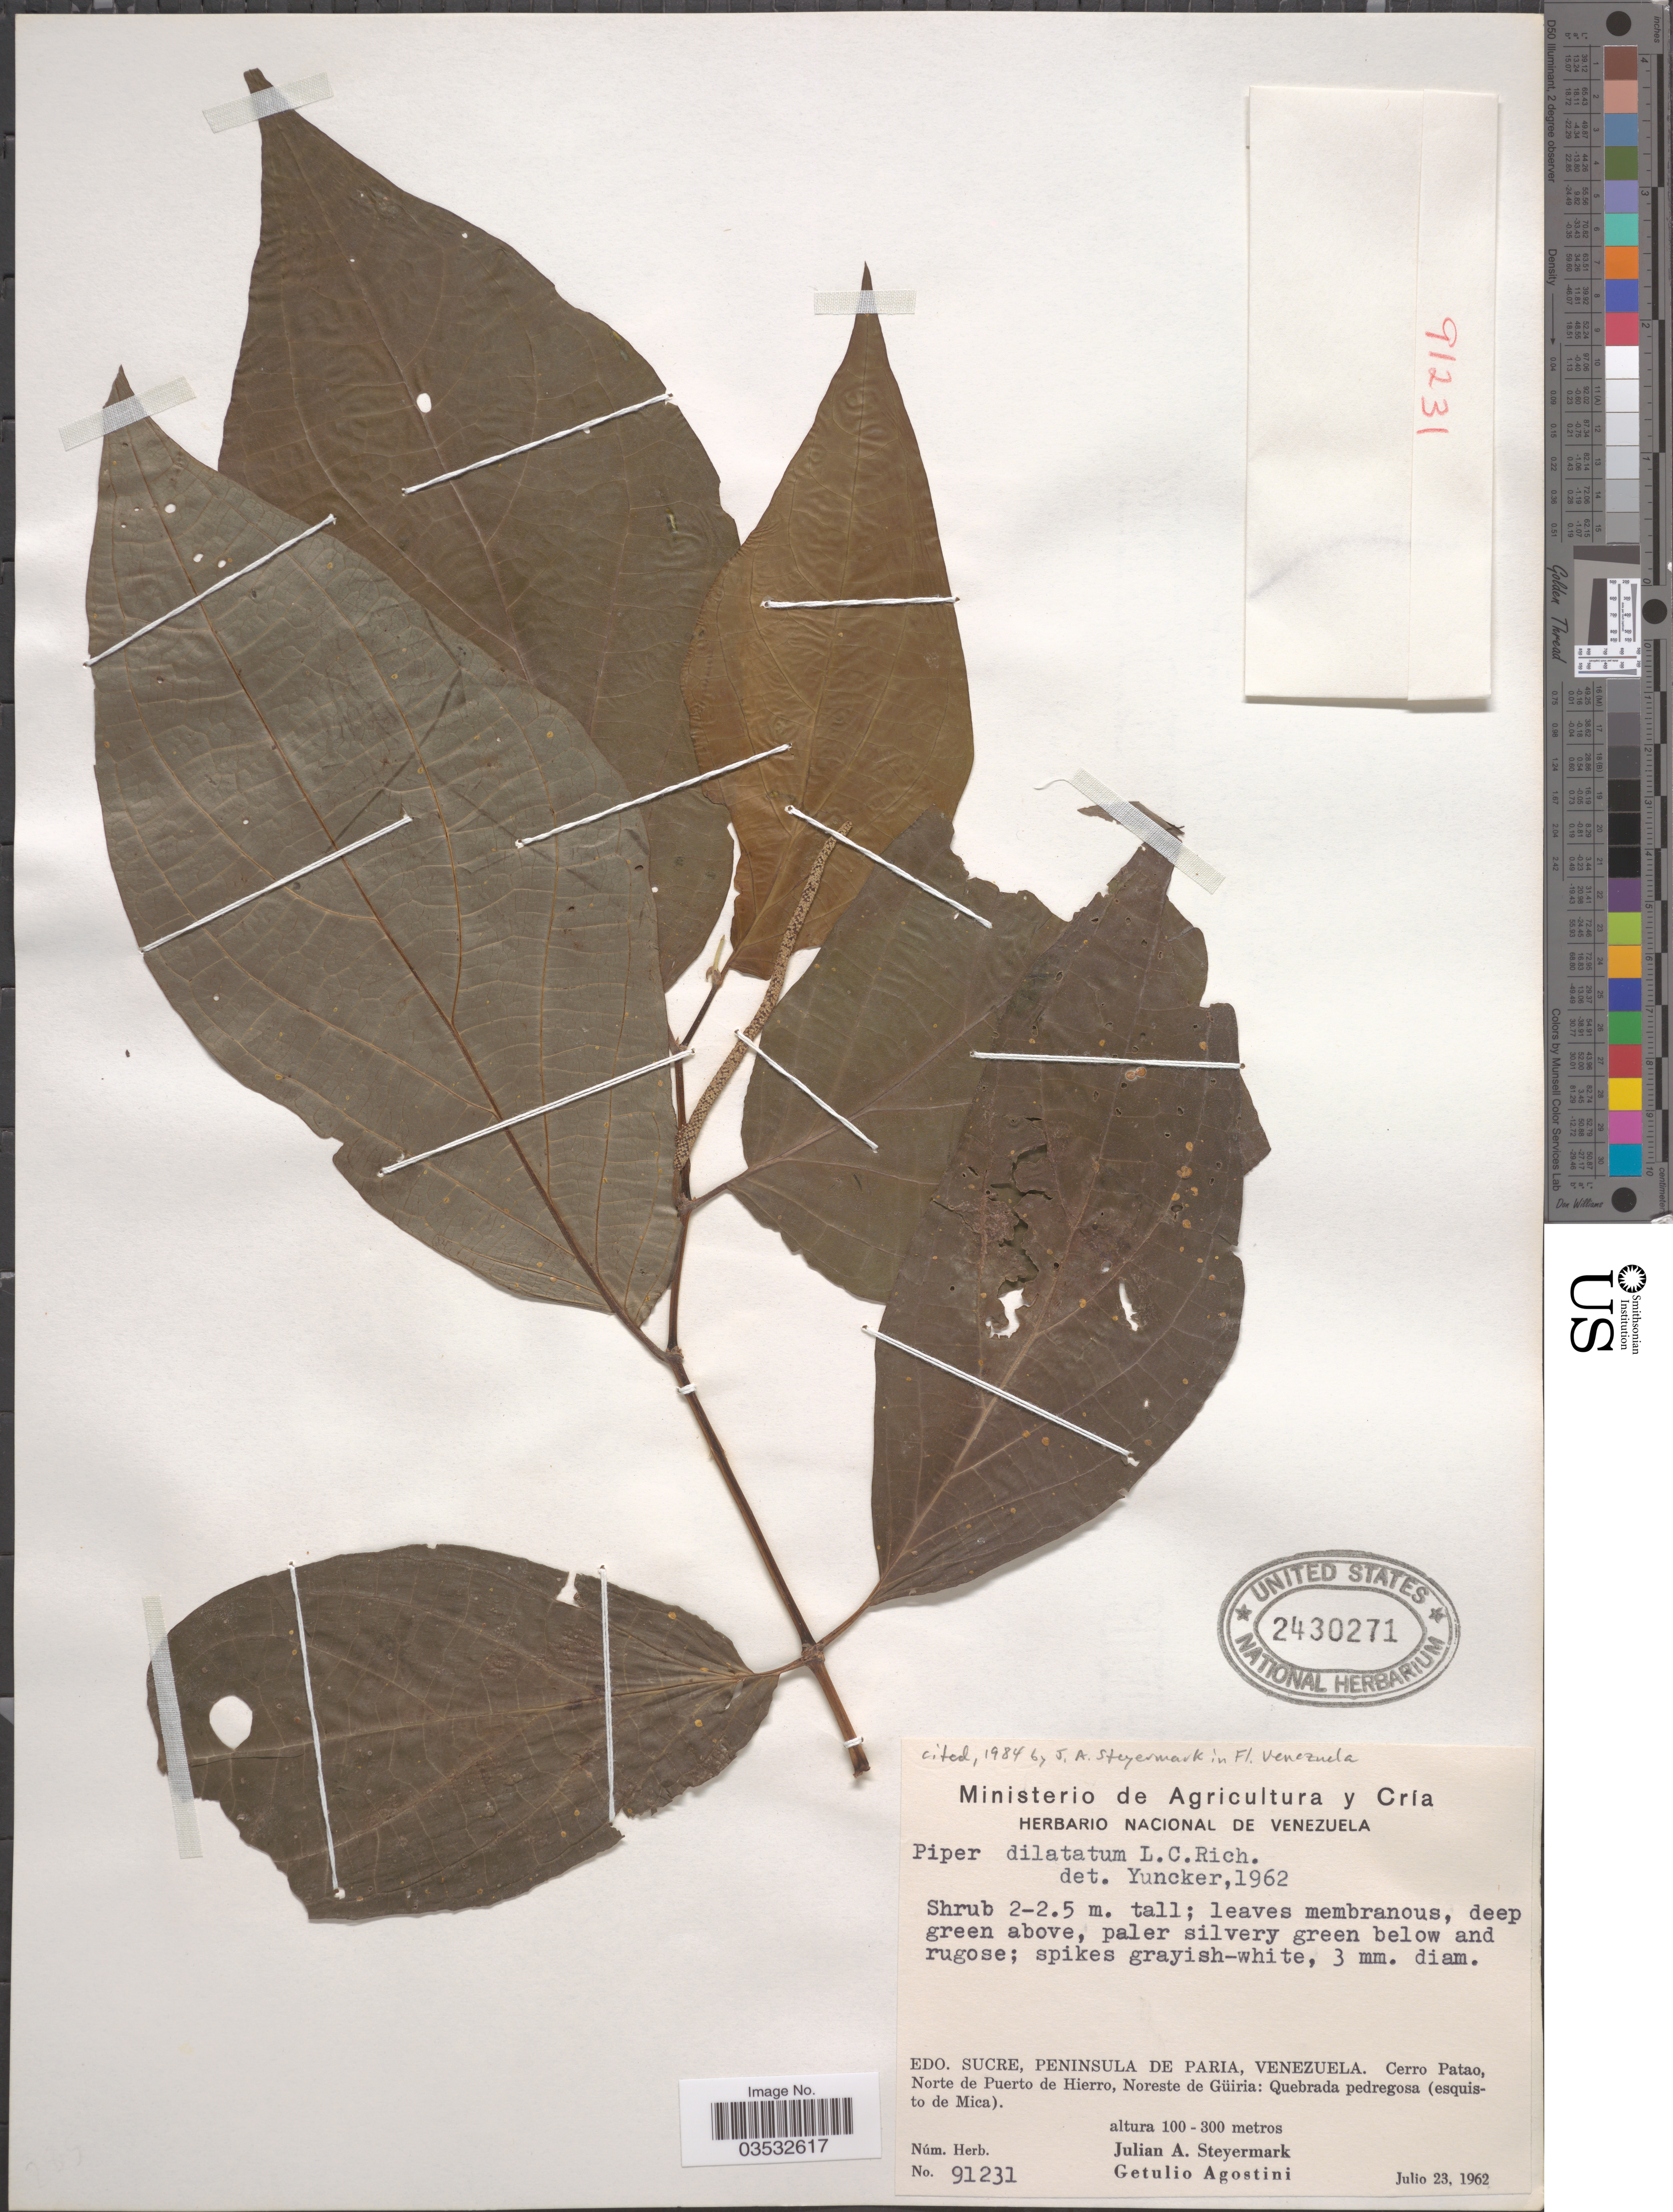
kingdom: Plantae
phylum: Tracheophyta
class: Magnoliopsida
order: Piperales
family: Piperaceae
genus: Piper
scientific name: Piper dilatatum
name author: Rich.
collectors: J. Steyermark & G. Agostini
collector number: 91231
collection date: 1962-07-23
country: Venezuela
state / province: Sucre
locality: Peninsula de Paria. Cerro Patao, Norte de Puerto de Hierro, Noreste de Güiria: Quebrada pedregosa (esquisto de Mica).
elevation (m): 100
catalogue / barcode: US 2430271